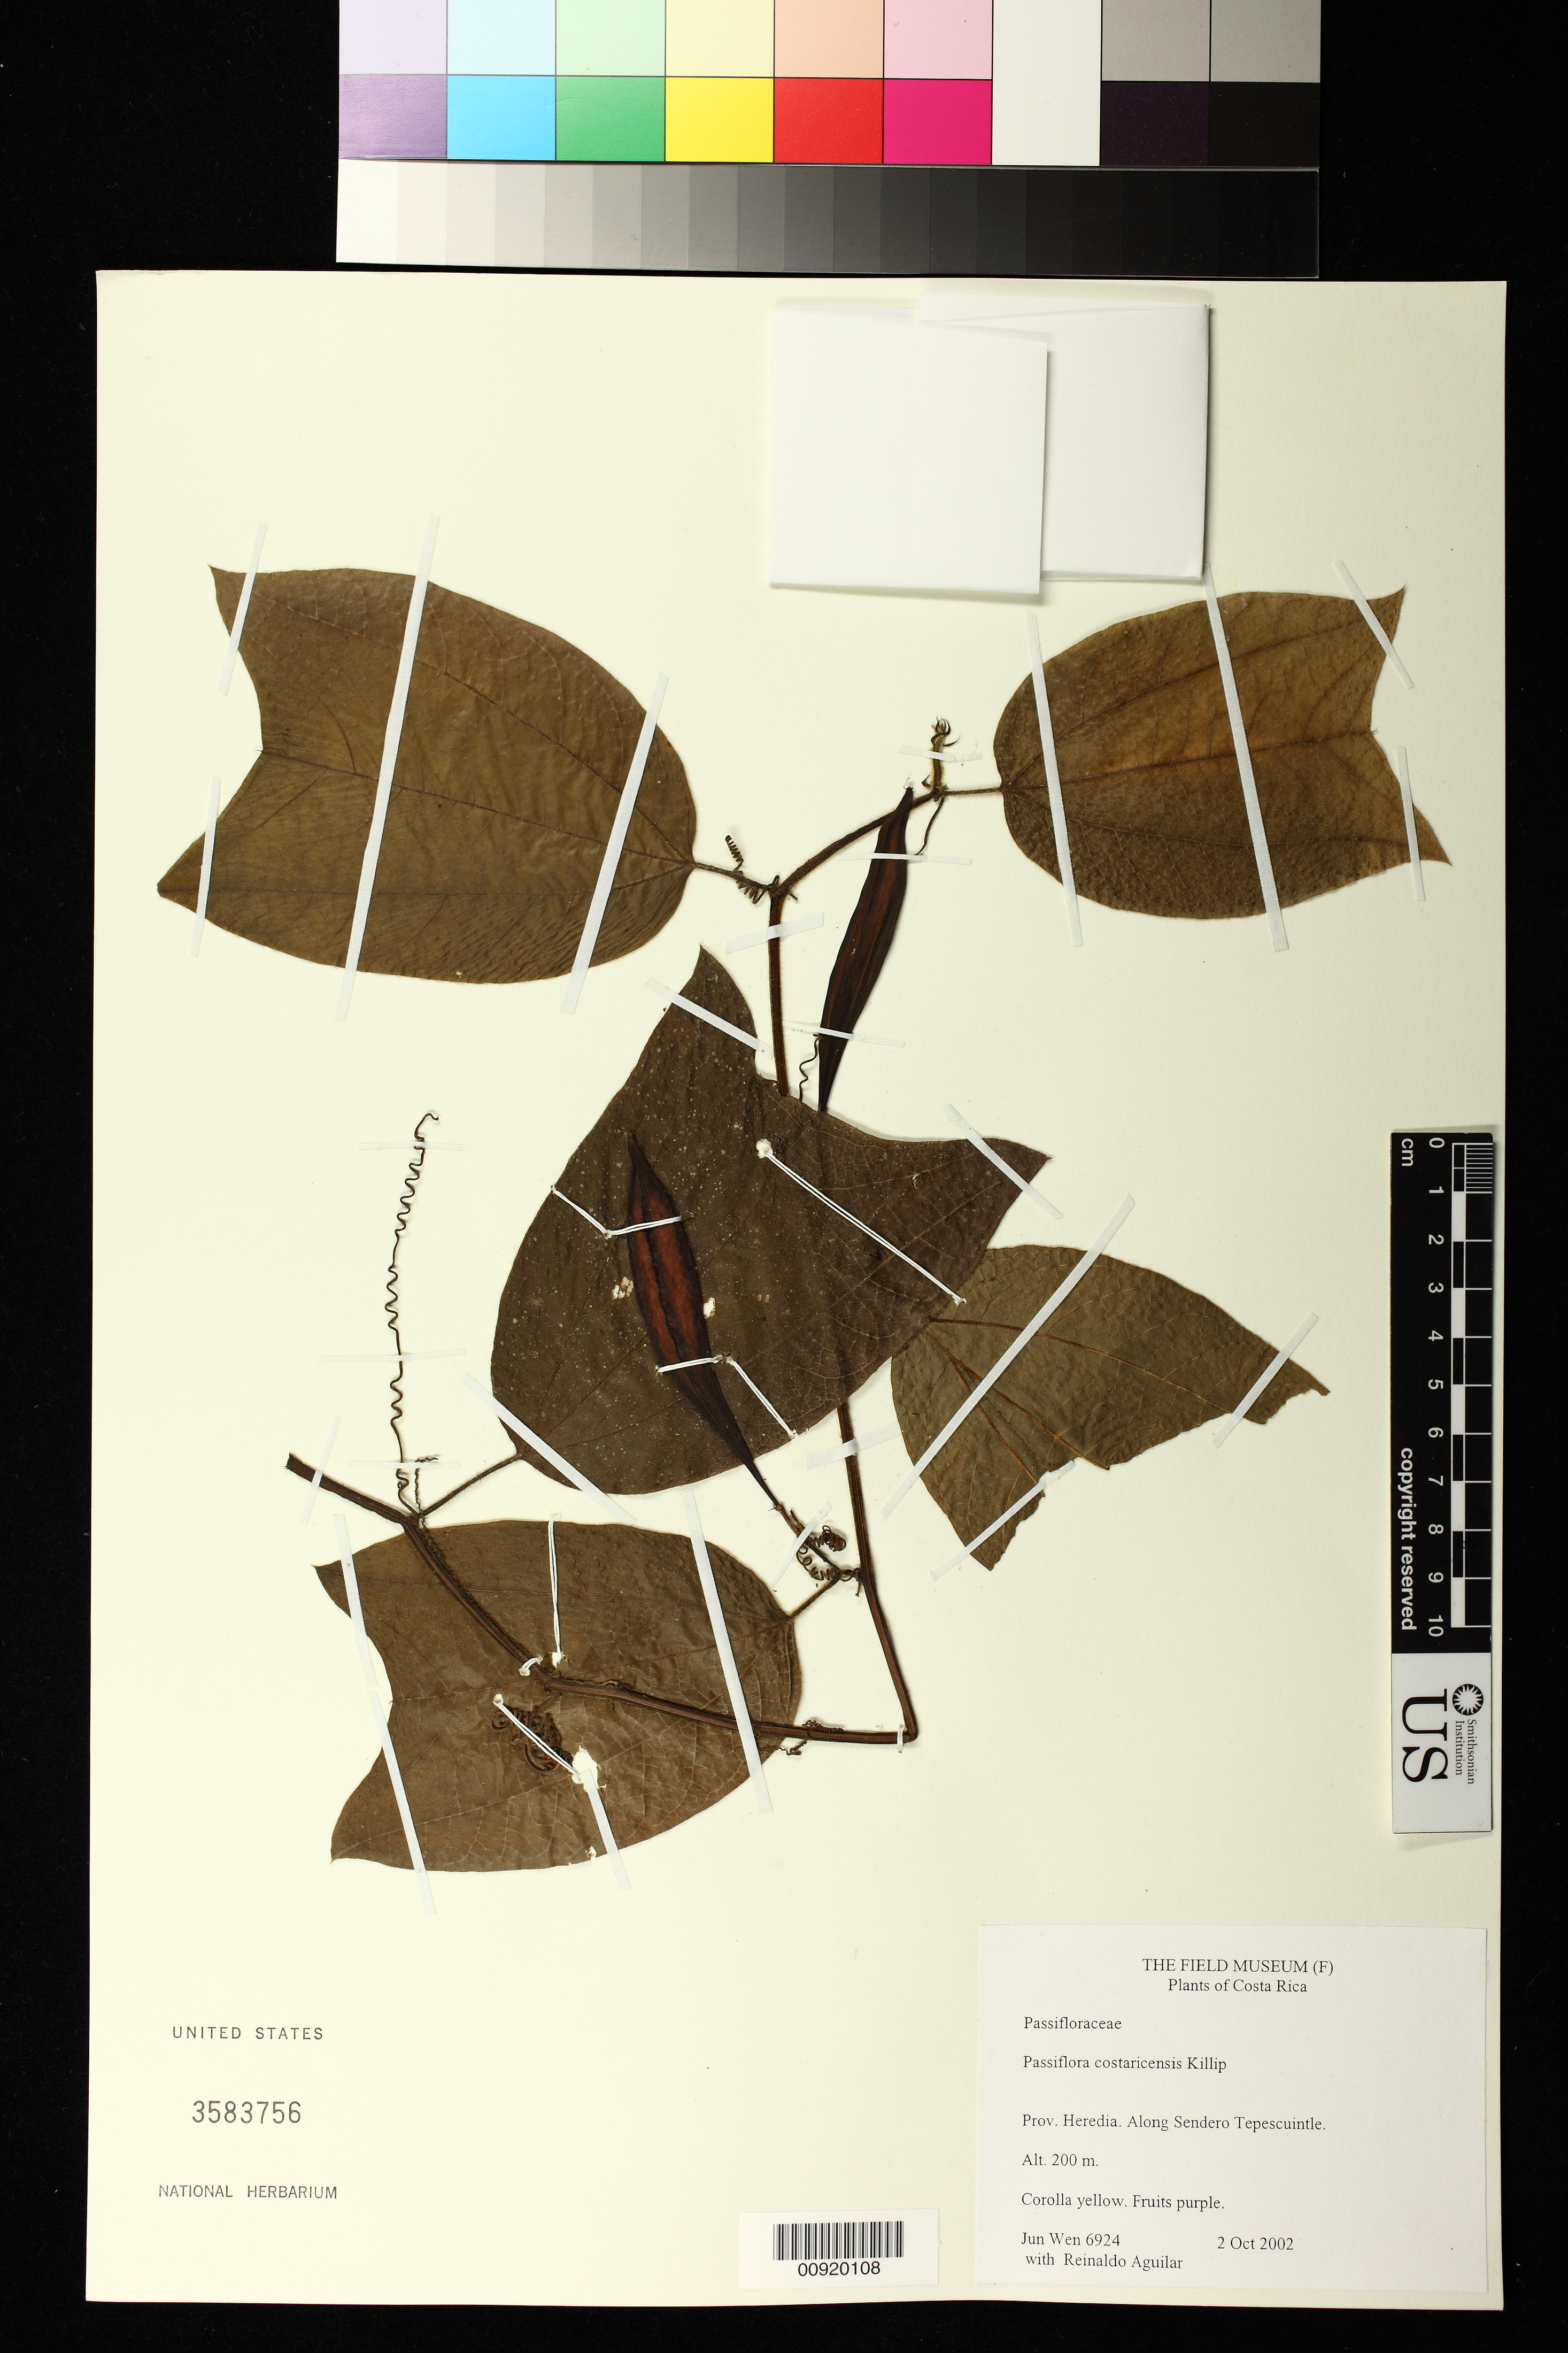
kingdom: Plantae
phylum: Tracheophyta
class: Magnoliopsida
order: Malpighiales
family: Passifloraceae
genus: Passiflora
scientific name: Passiflora costaricensis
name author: Killip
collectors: J. Wen & R. Aguilar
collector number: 6924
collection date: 2002-10-02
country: Costa Rica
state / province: Heredia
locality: Along Sendero Tepescuintle.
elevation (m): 200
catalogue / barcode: US 3583756